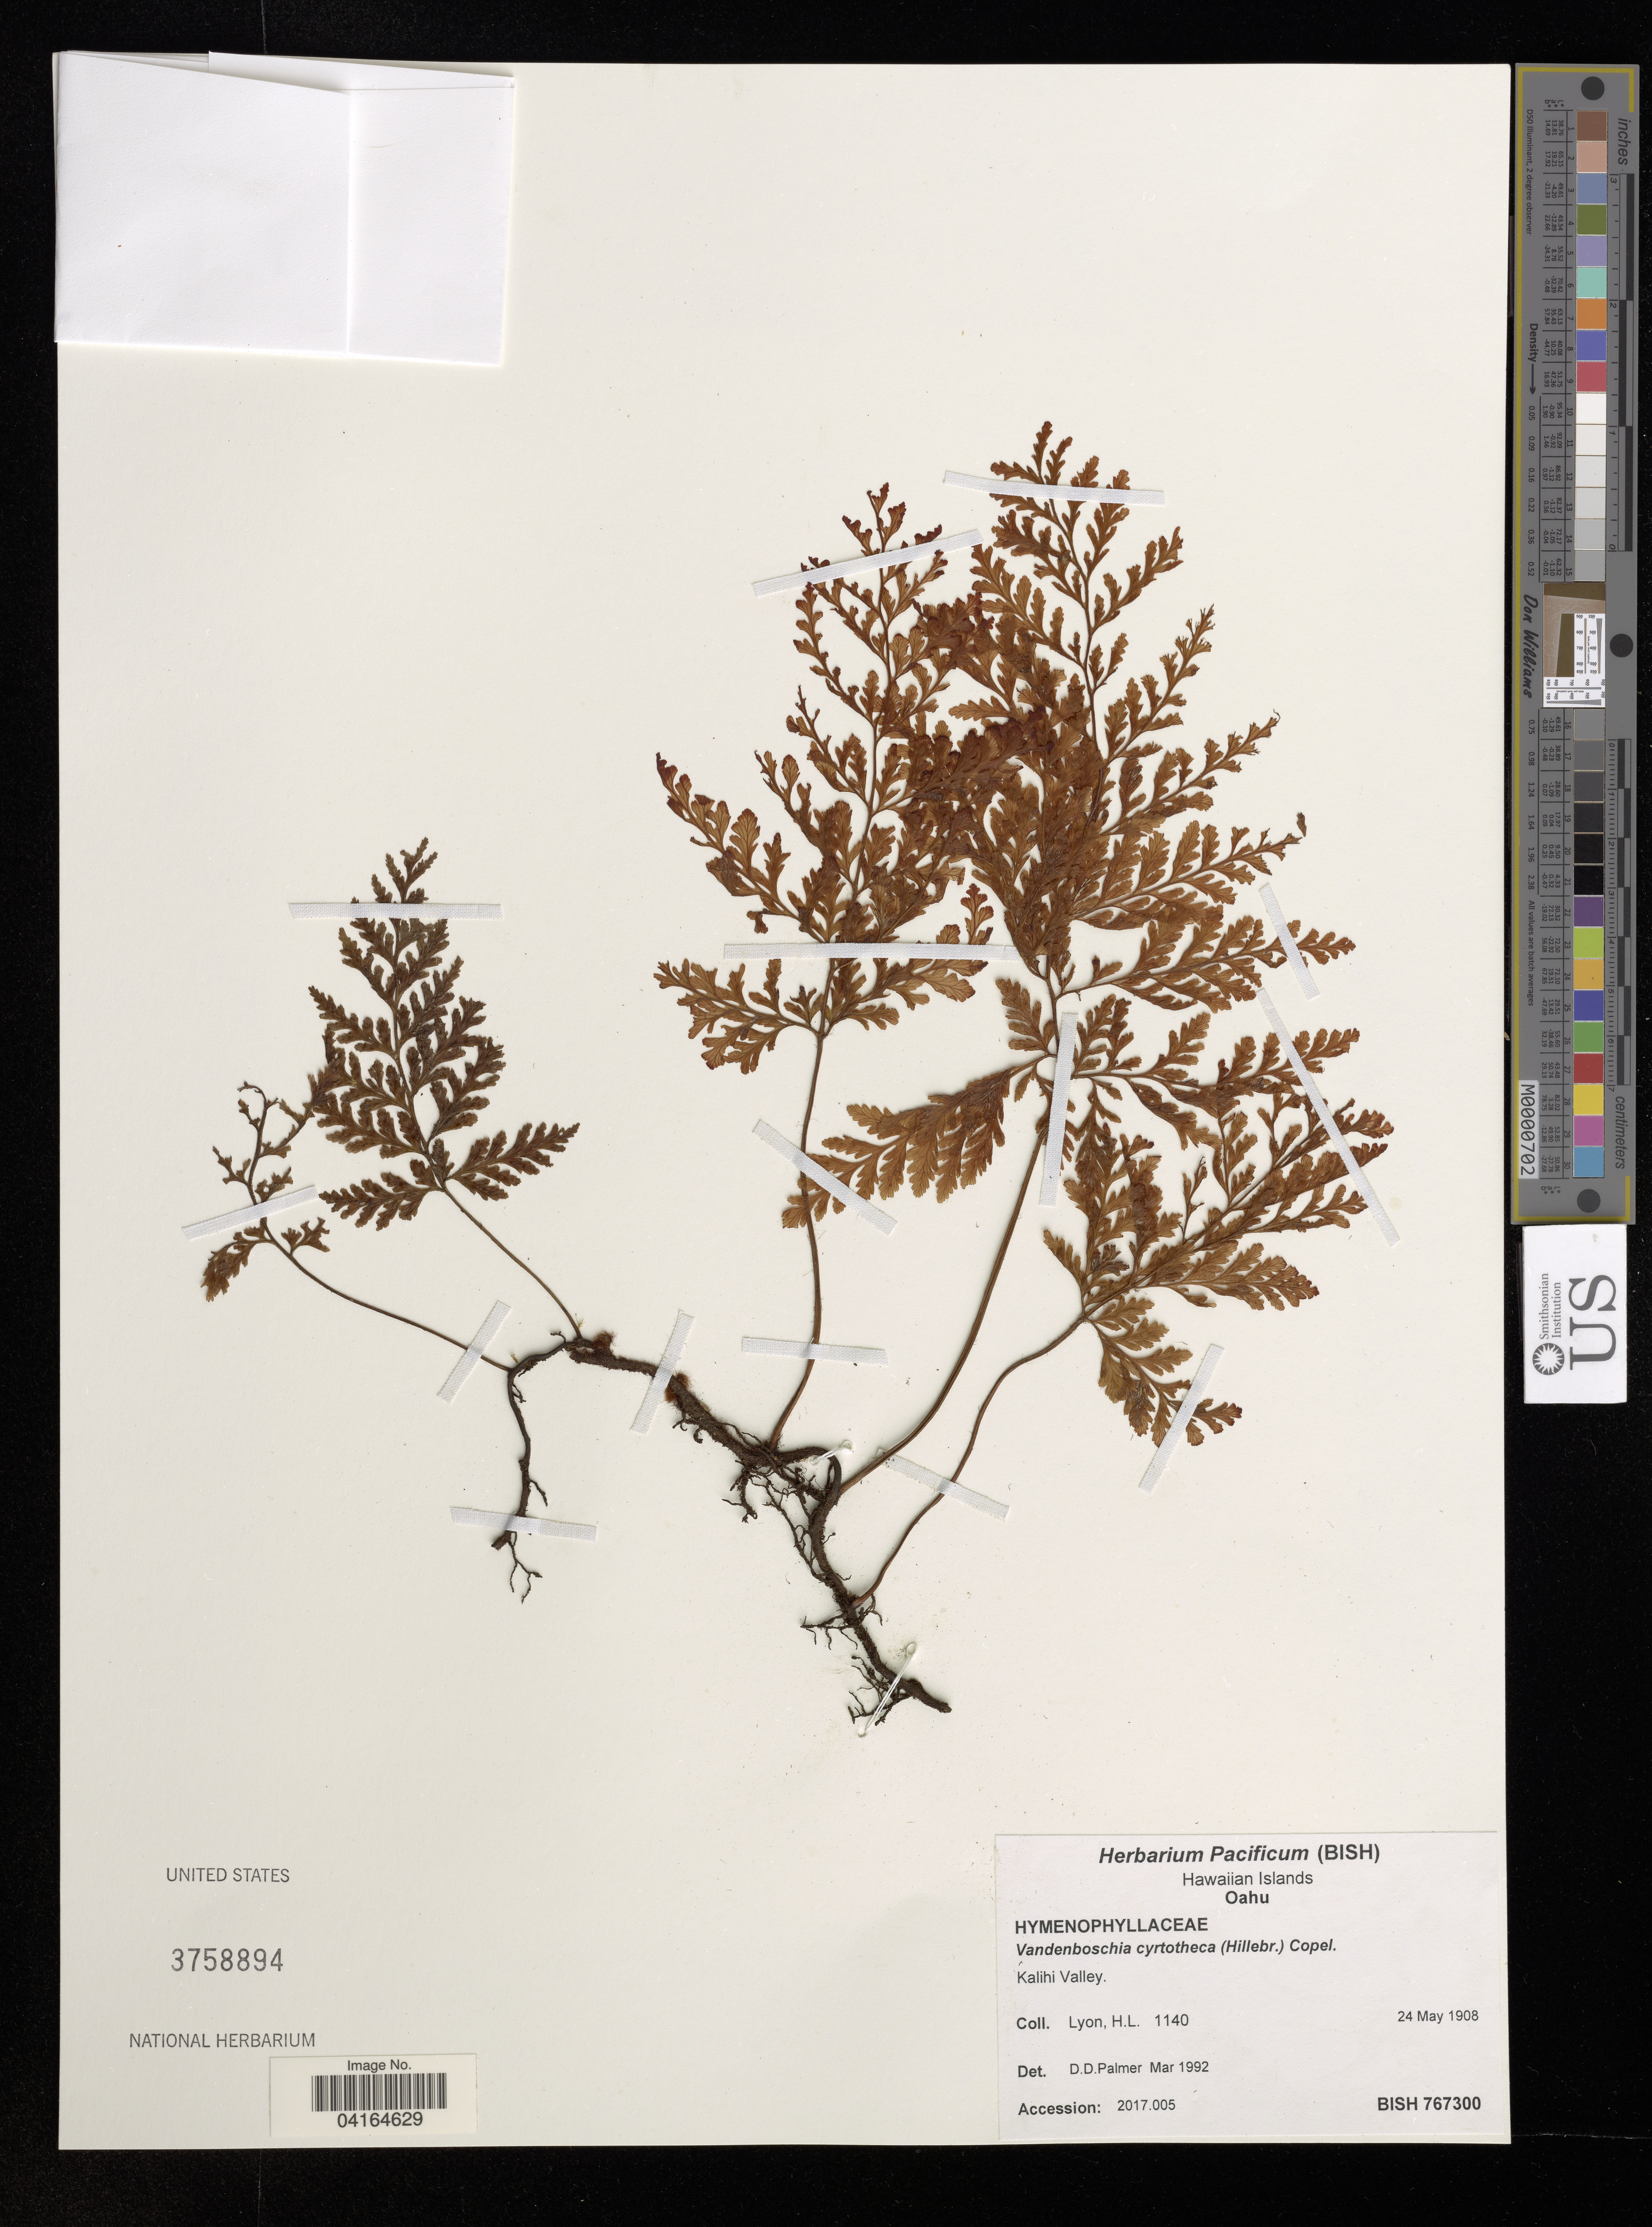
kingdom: Plantae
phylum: Tracheophyta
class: Polypodiopsida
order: Hymenophyllales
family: Hymenophyllaceae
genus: Vandenboschia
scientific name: Vandenboschia cyrtotheca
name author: Copel.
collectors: H. Lyon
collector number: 1140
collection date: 1908-05-24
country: United States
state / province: Hawaii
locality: Hawaiian Islands. Oahu. Kalihi Valley.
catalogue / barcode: US 3758894